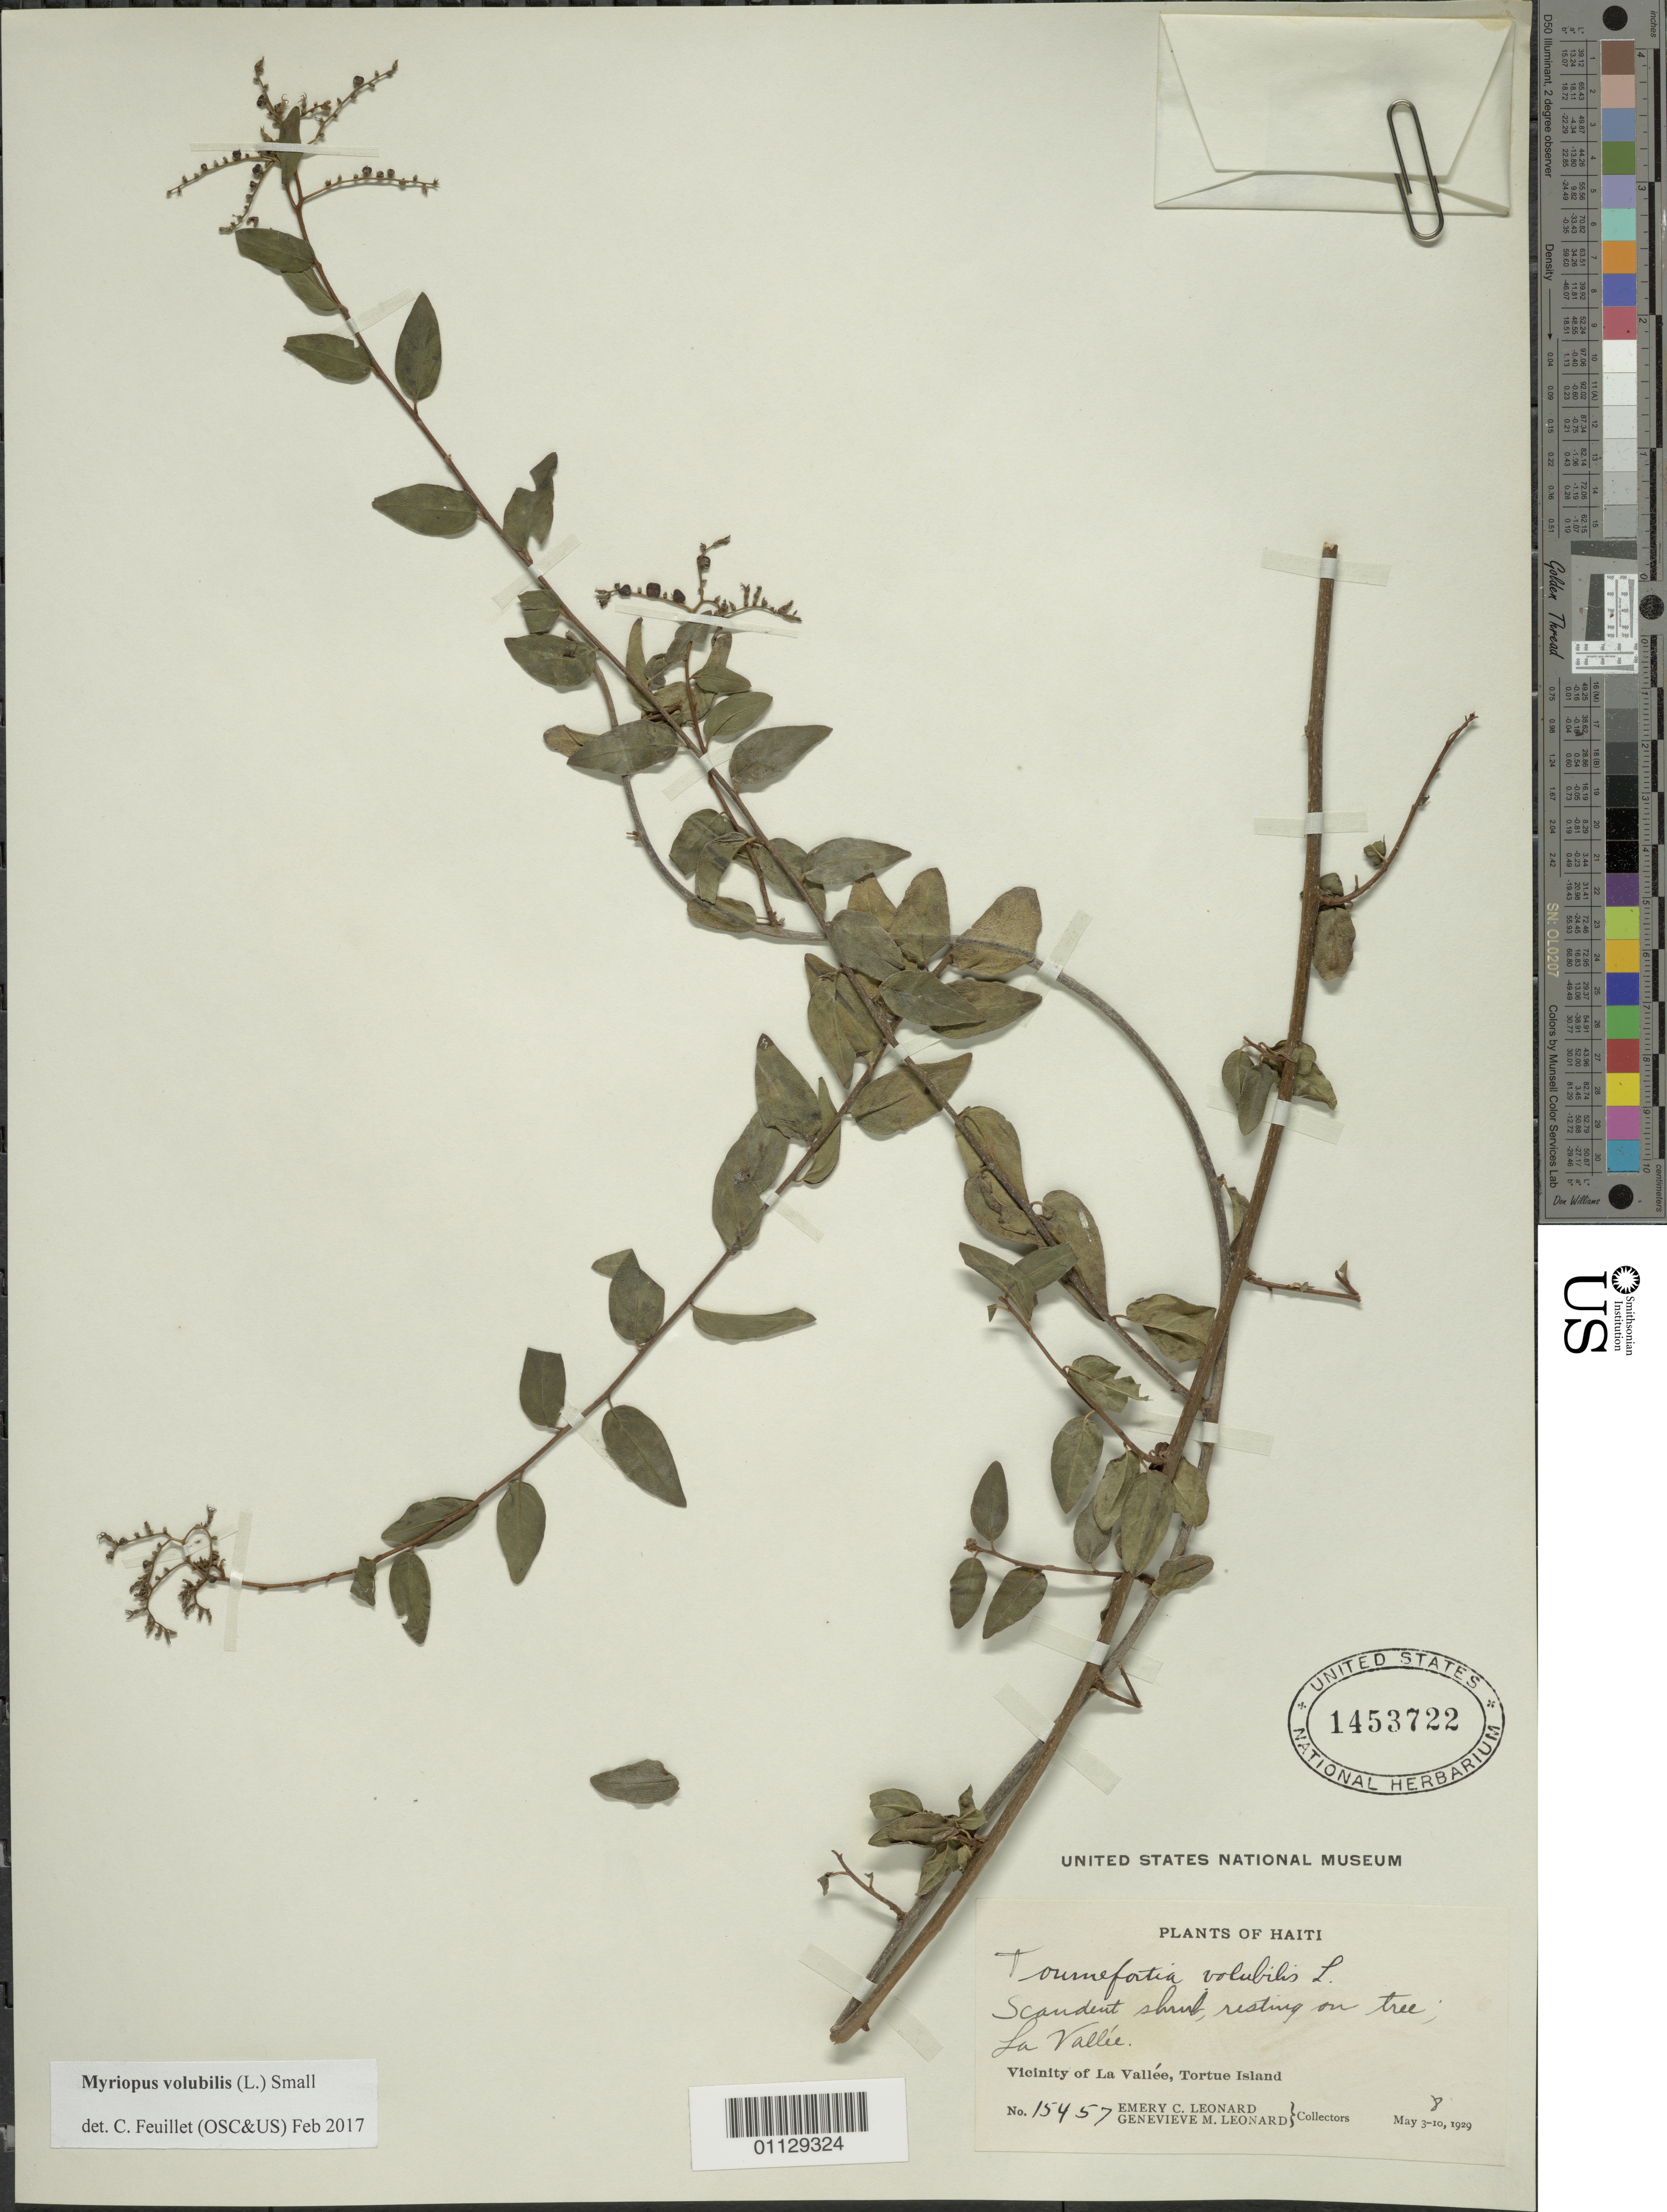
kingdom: Plantae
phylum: Tracheophyta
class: Magnoliopsida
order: Boraginales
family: Heliotropiaceae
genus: Myriopus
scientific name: Myriopus volubilis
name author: (L.) Small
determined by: Feuillet, C.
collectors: E. C. Leonard & G. M. Leonard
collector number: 15457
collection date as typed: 03 May 1929 to 08 May 1929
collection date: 1929-05-03/1929-05-08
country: Haiti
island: Hispaniola I.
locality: La Vallee, Tortue Island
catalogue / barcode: US 1453722